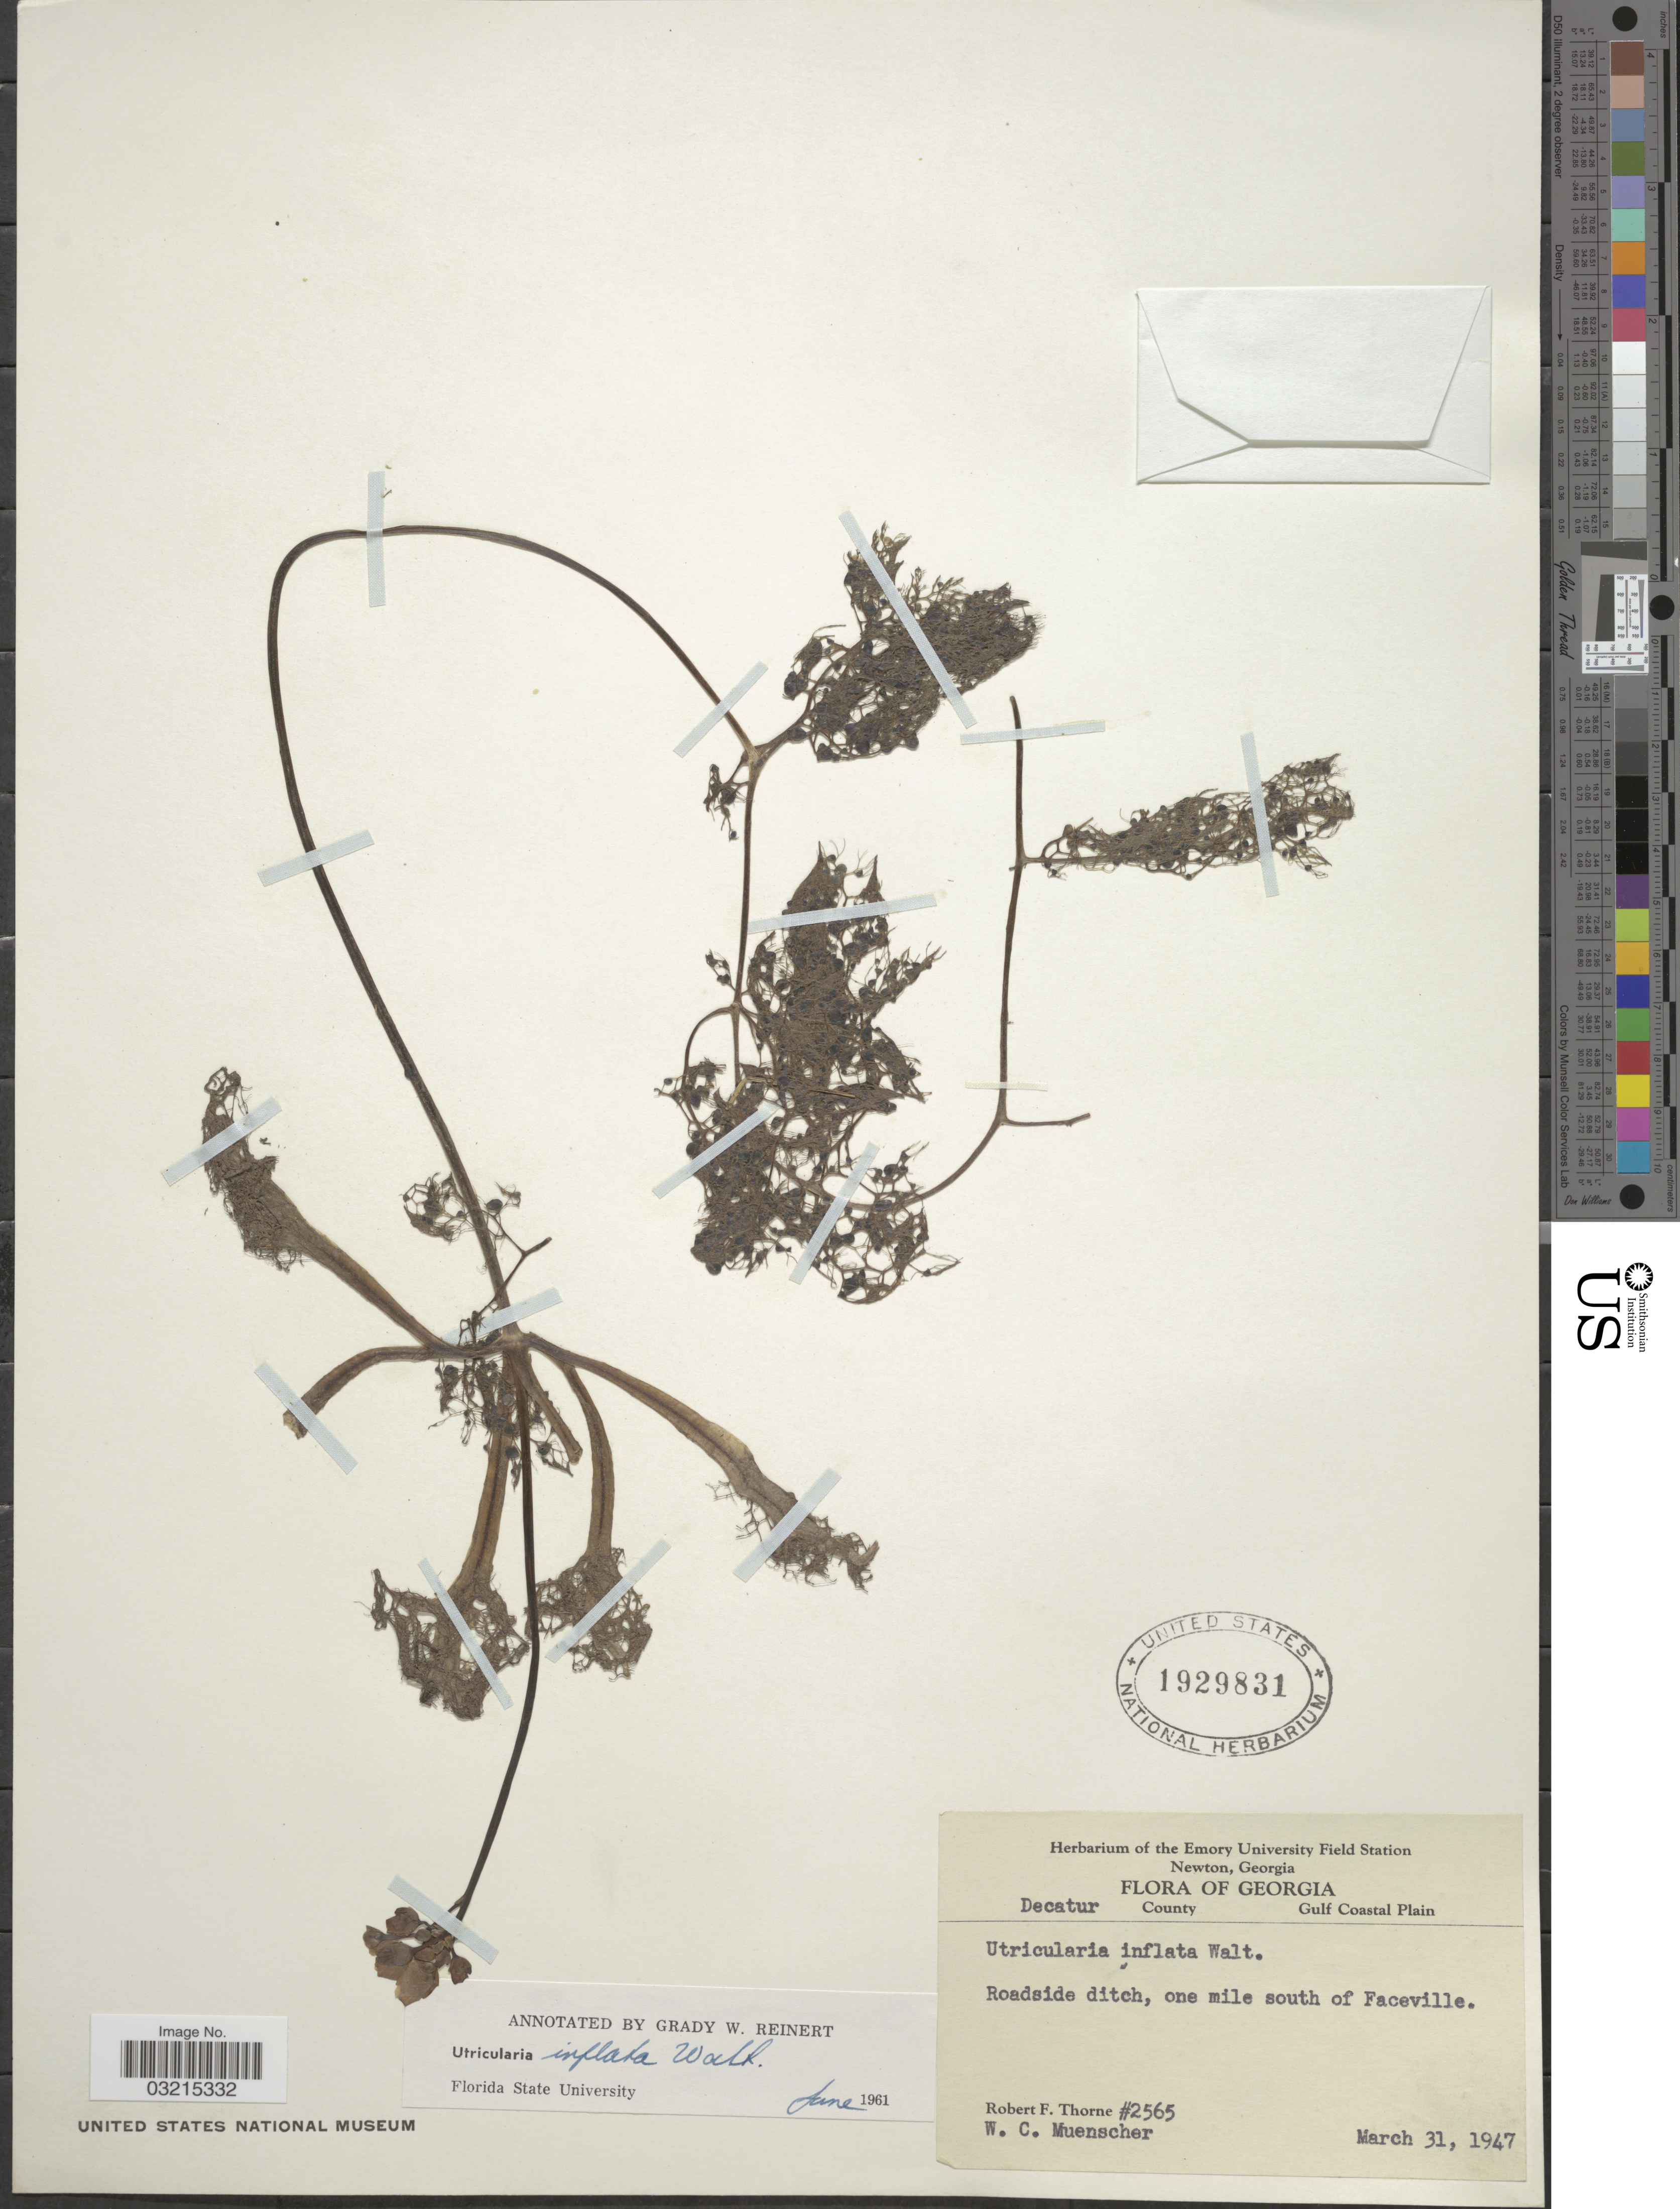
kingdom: Plantae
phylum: Tracheophyta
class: Magnoliopsida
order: Lamiales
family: Lentibulariaceae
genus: Utricularia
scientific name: Utricularia inflata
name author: Walter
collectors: R. F. Thorne & W. Muenscher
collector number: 2565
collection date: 1947-03-31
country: United States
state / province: Georgia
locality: Decatur County. Gulf Coastal Plain. Roadside ditch, one mile south of Faceville.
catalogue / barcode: US 1929831